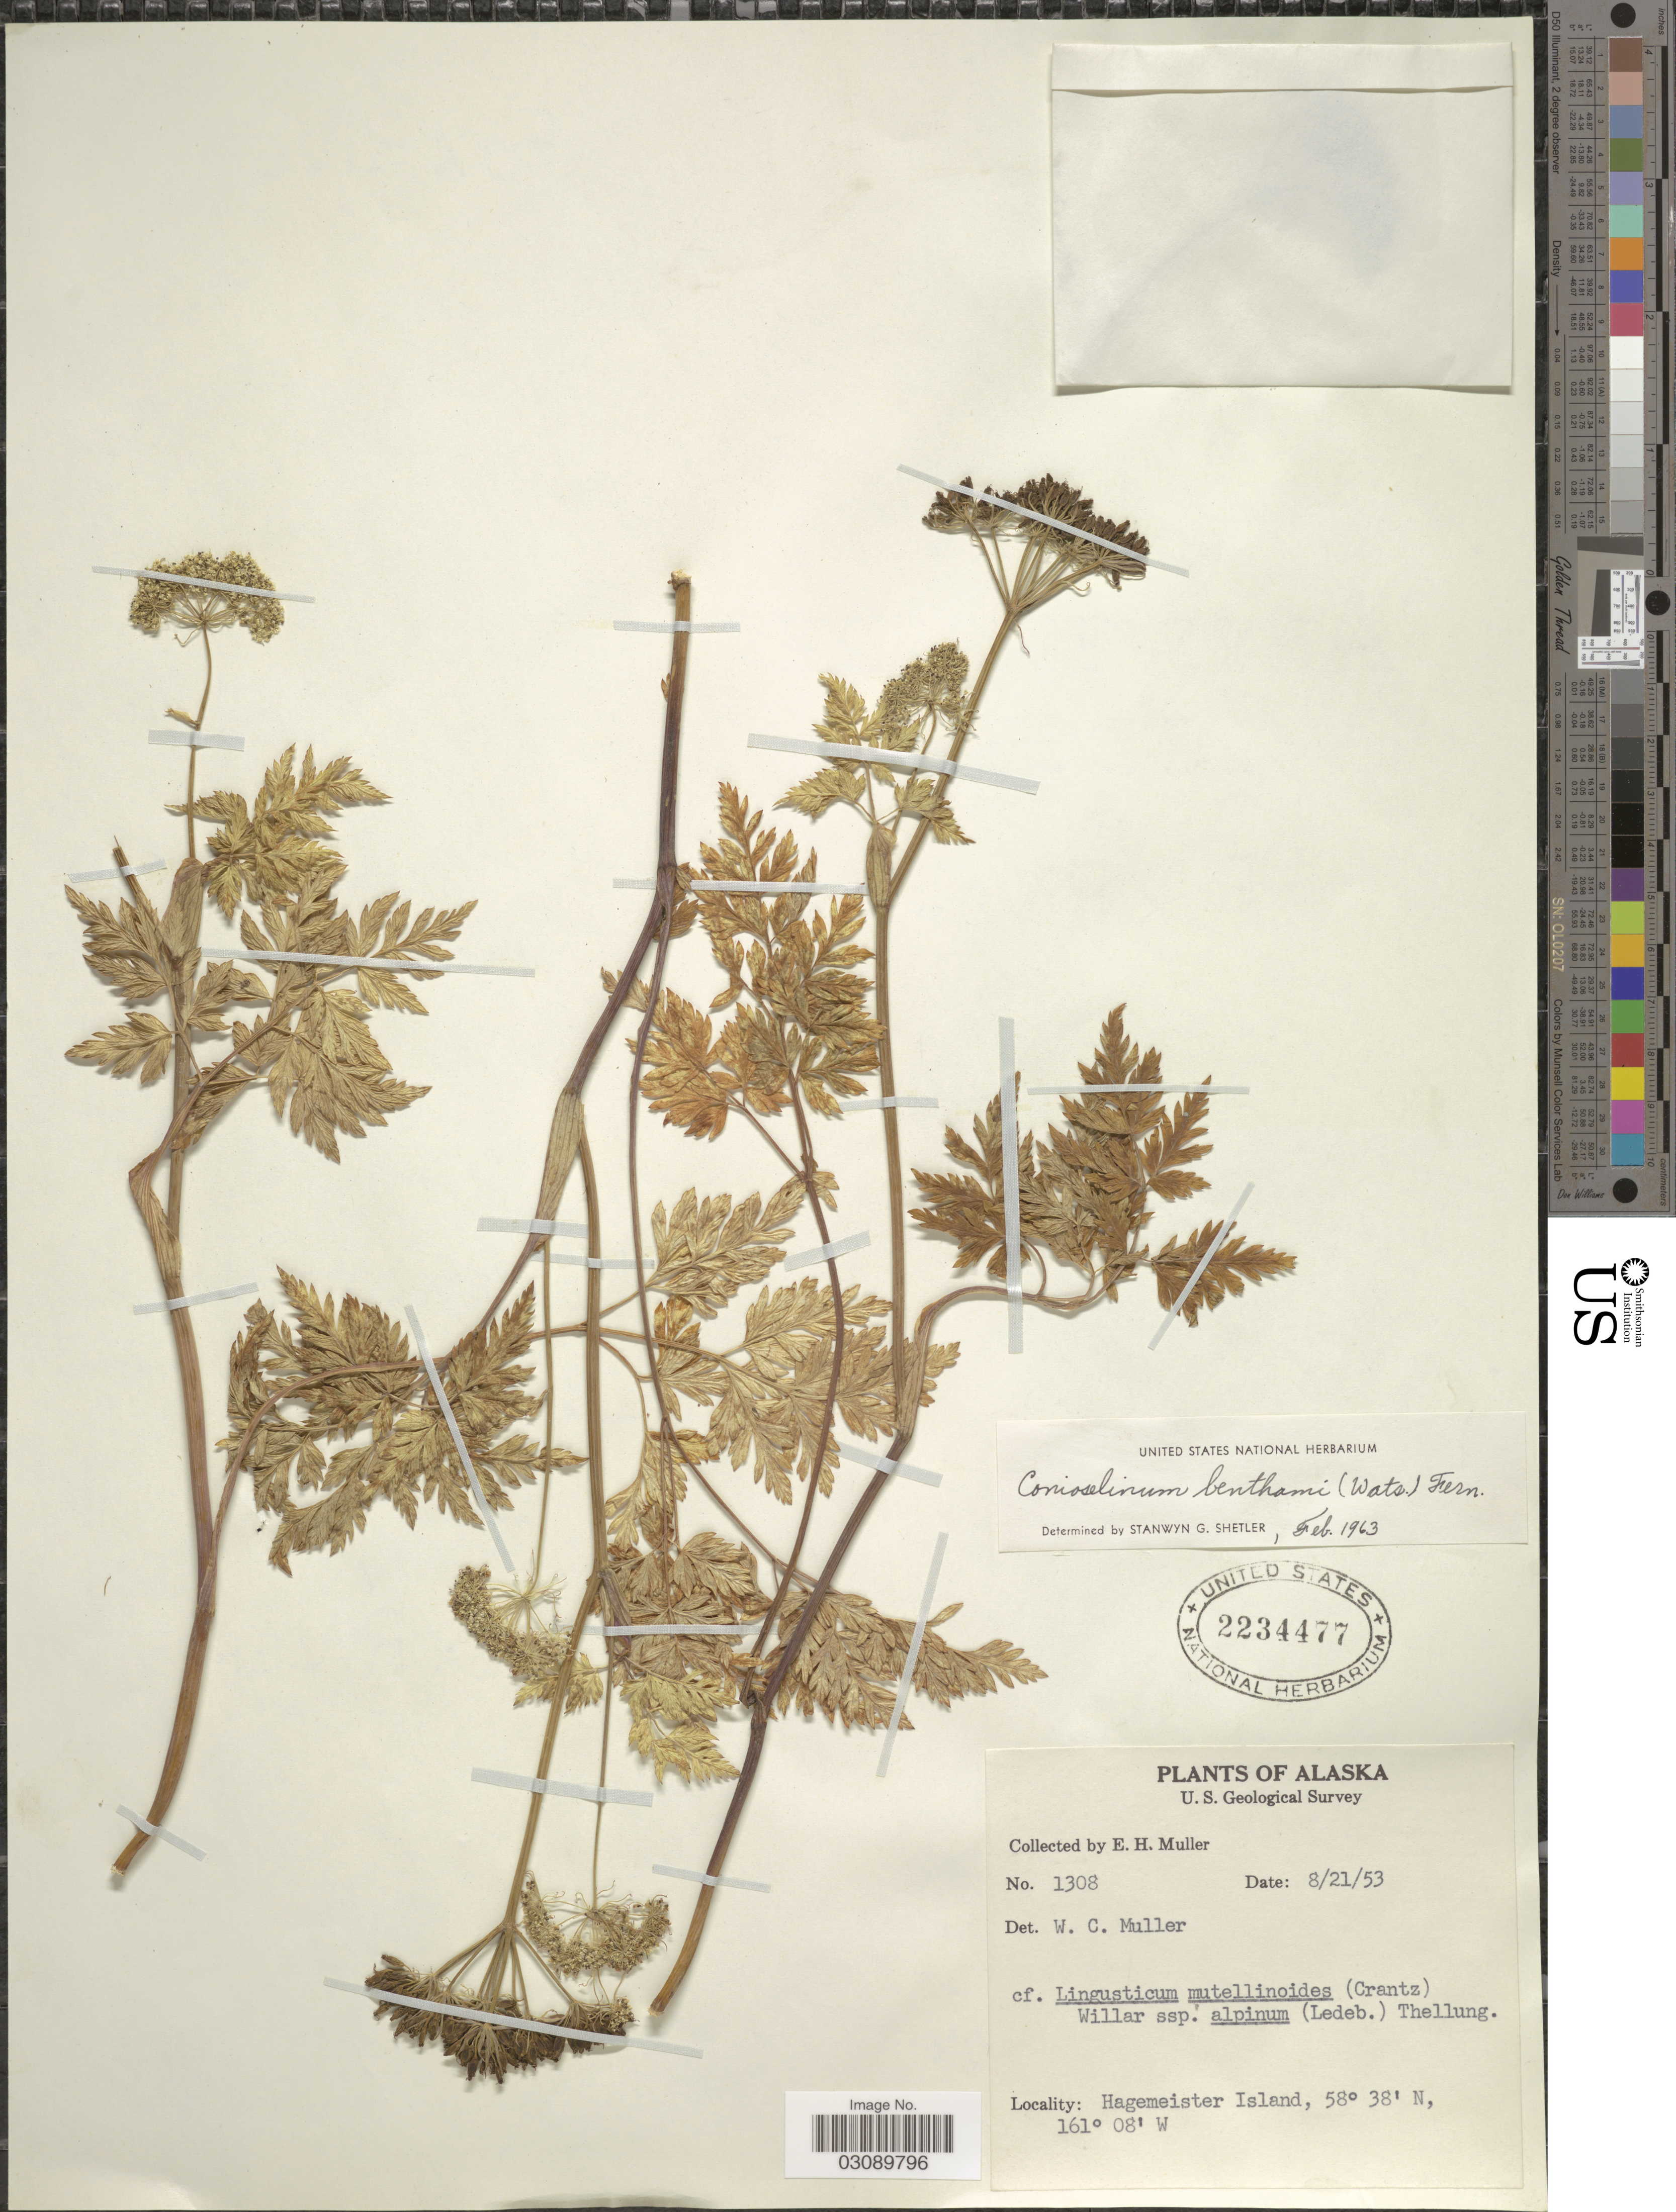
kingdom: Plantae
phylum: Tracheophyta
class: Magnoliopsida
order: Apiales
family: Apiaceae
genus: Conioselinum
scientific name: Conioselinum pacificum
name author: (S. Watson) J.M. Coult. & Rose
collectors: E. H. Muller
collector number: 1308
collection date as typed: Transcribed d/m/y: 21/8/53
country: United States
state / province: Alaska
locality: Hagemeister Island.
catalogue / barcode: US 2234477